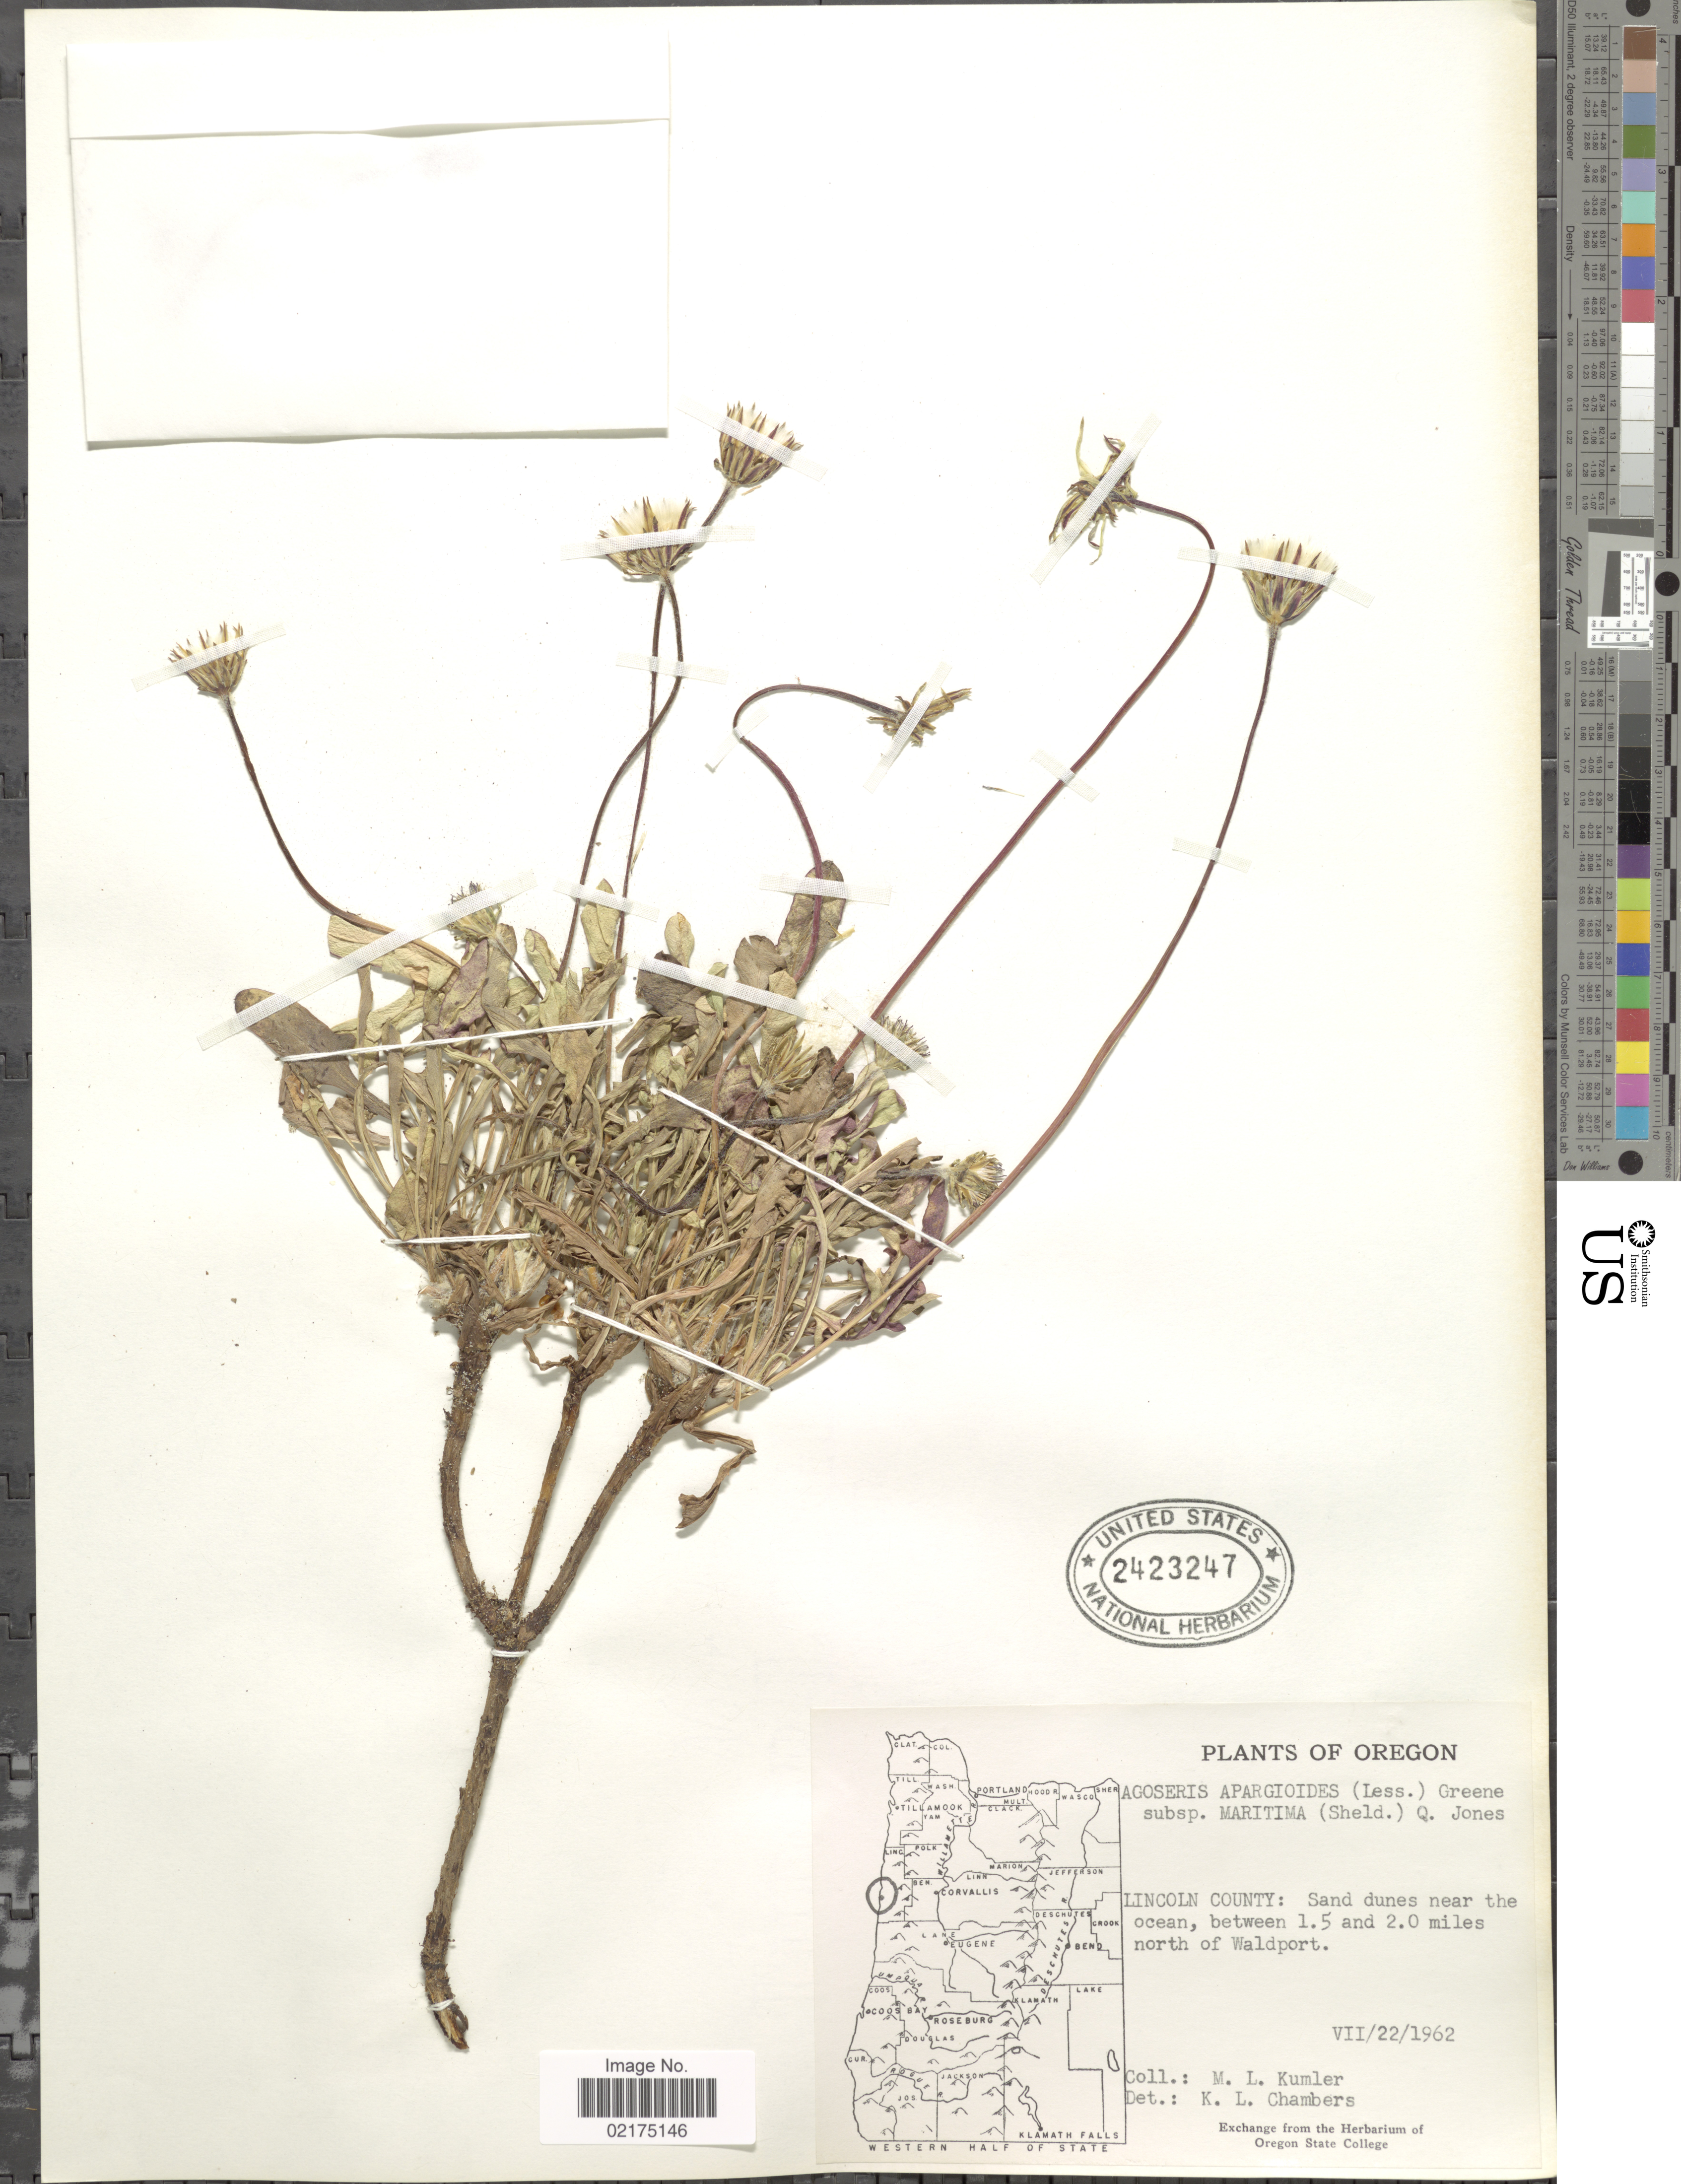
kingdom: Plantae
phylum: Tracheophyta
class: Magnoliopsida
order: Asterales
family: Asteraceae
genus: Agoseris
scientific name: Agoseris apargioides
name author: (Less.) Greene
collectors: M. Kumler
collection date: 1962-07-22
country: United States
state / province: Oregon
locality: Lincoln County: Sand dunes near the ocean, between 1.5 and 2.0 miles north of Waldport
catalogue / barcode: US 2423247